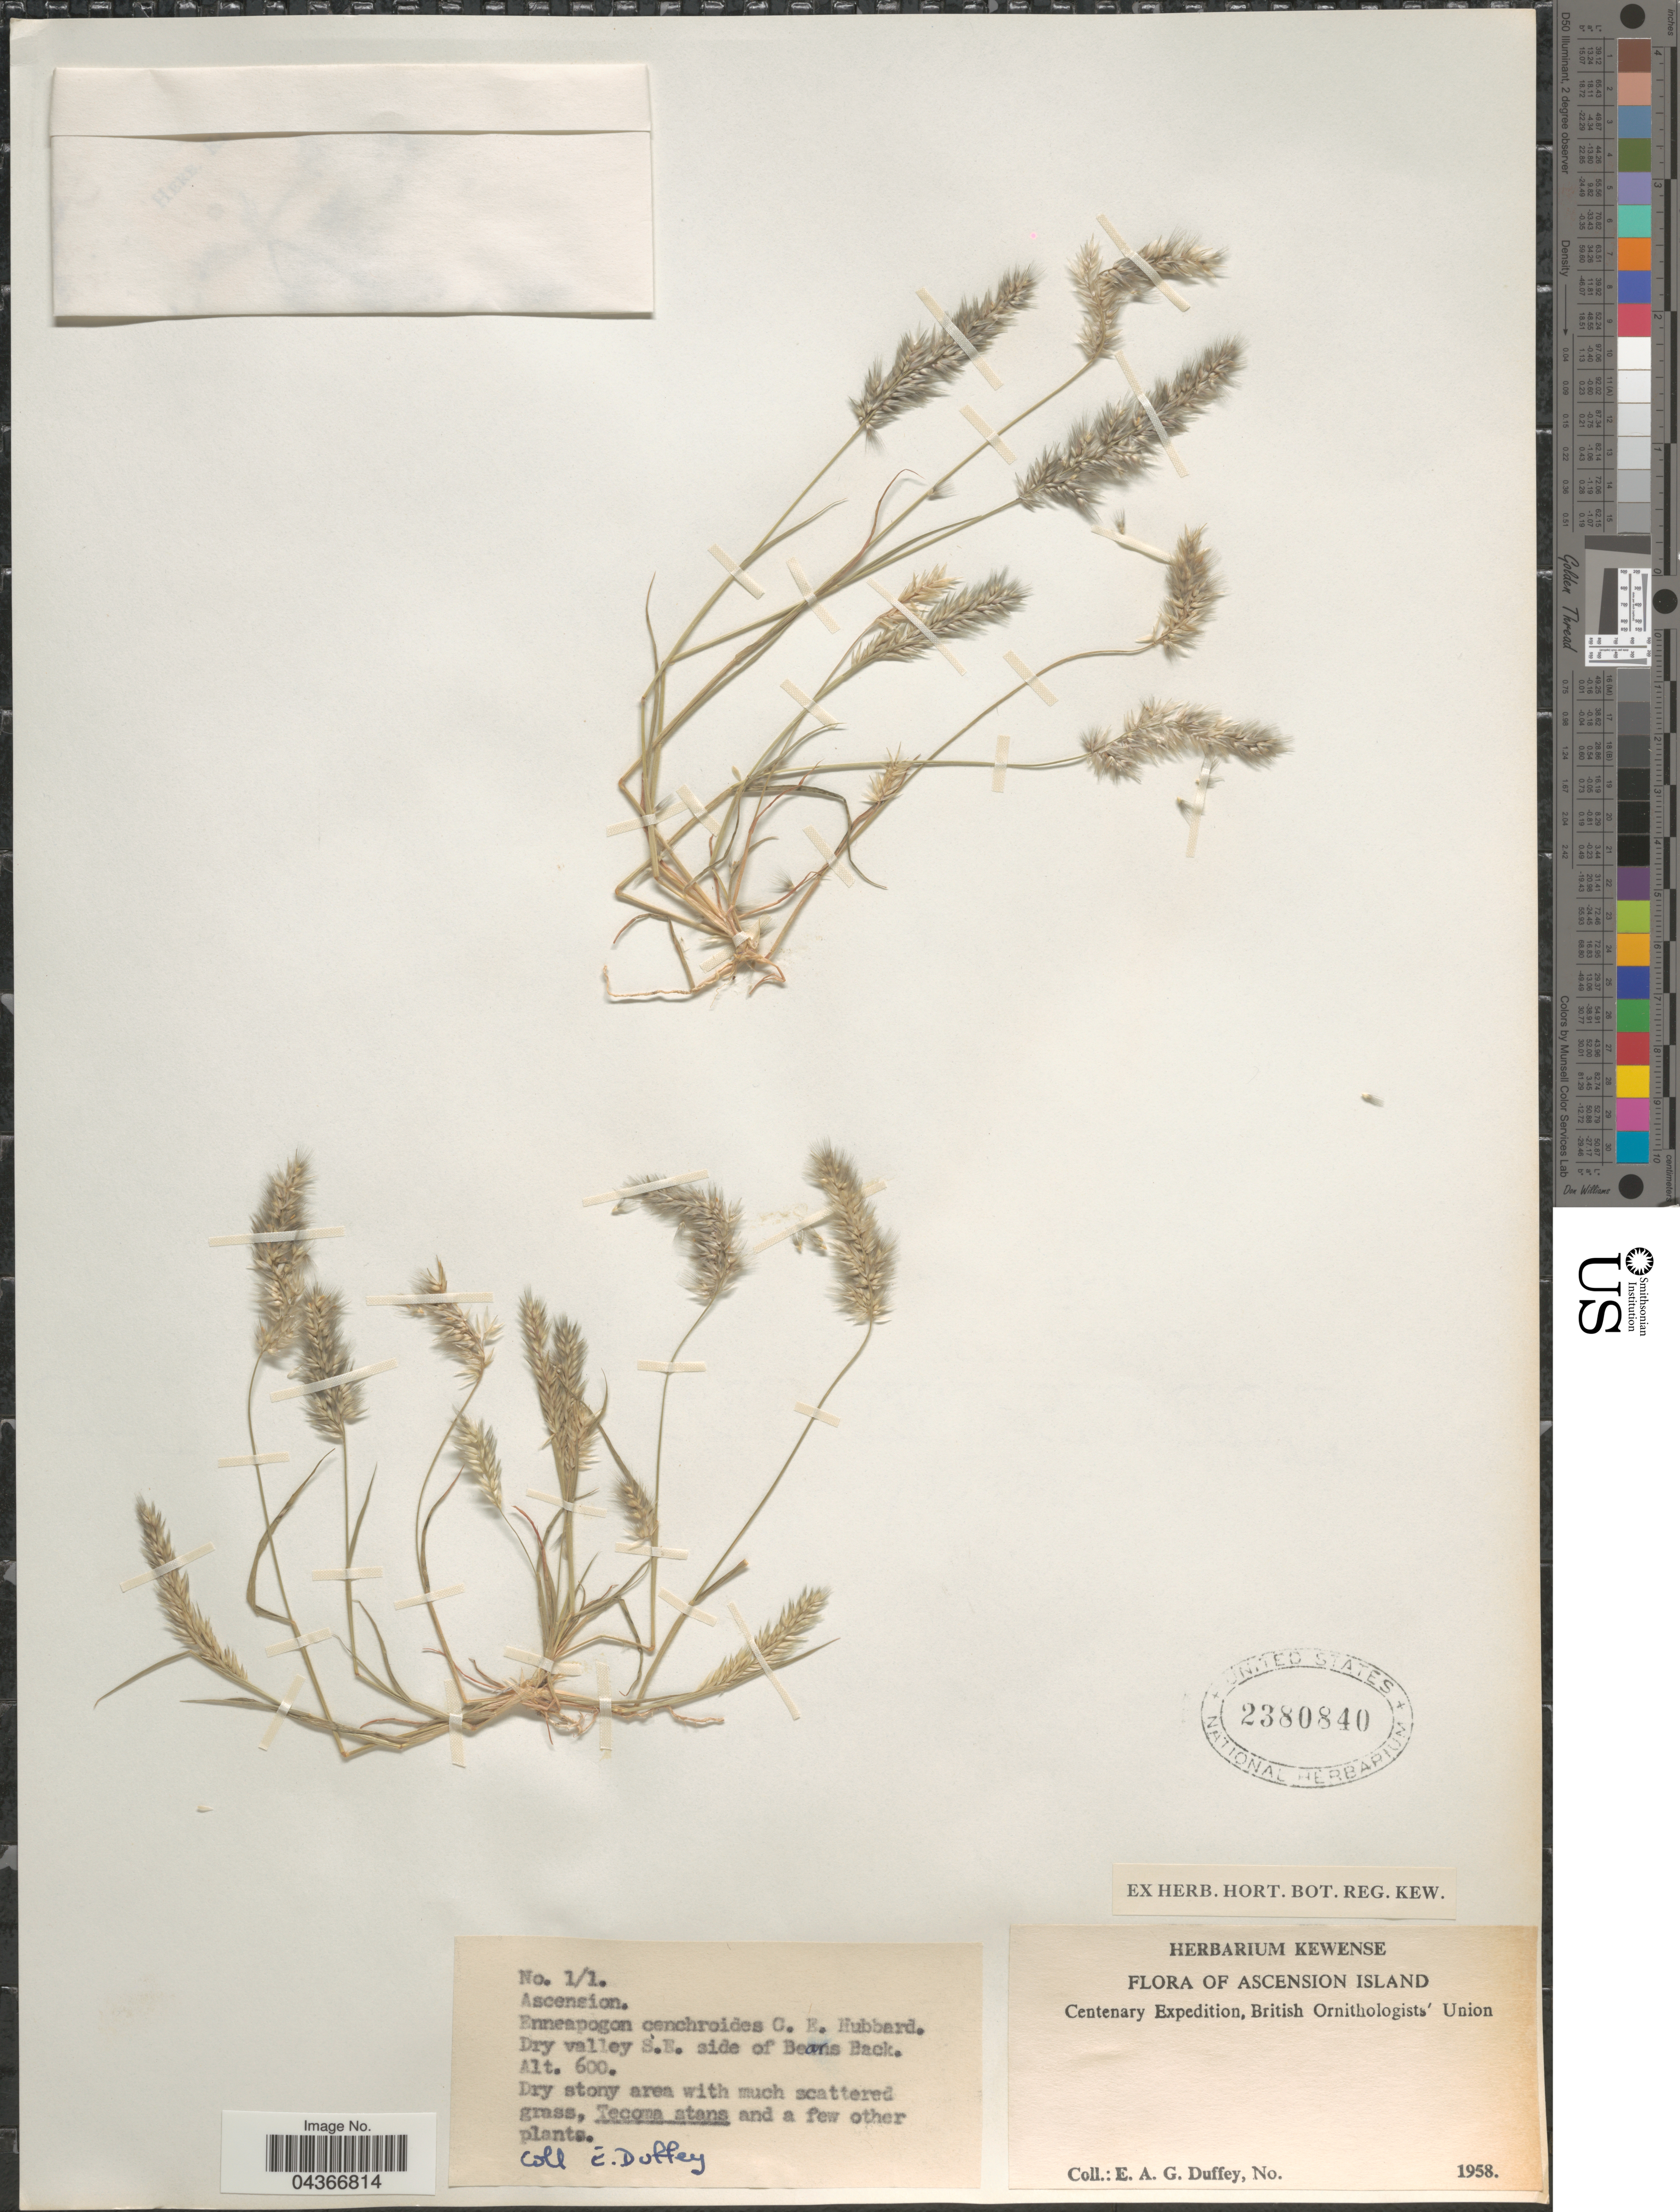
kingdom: Plantae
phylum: Tracheophyta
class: Liliopsida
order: Poales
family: Poaceae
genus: Enneapogon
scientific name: Enneapogon cenchroides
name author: (Licht. ex Roem. & Schult.) C.E. Hubb.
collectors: E. Duffey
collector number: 1/1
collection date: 1958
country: St. Helena Islands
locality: Ascension. Dry valley S.E. side of Beans Back. Ascension Island. Centenary Expedition, British Ornithologists' Union.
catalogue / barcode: US 2380840